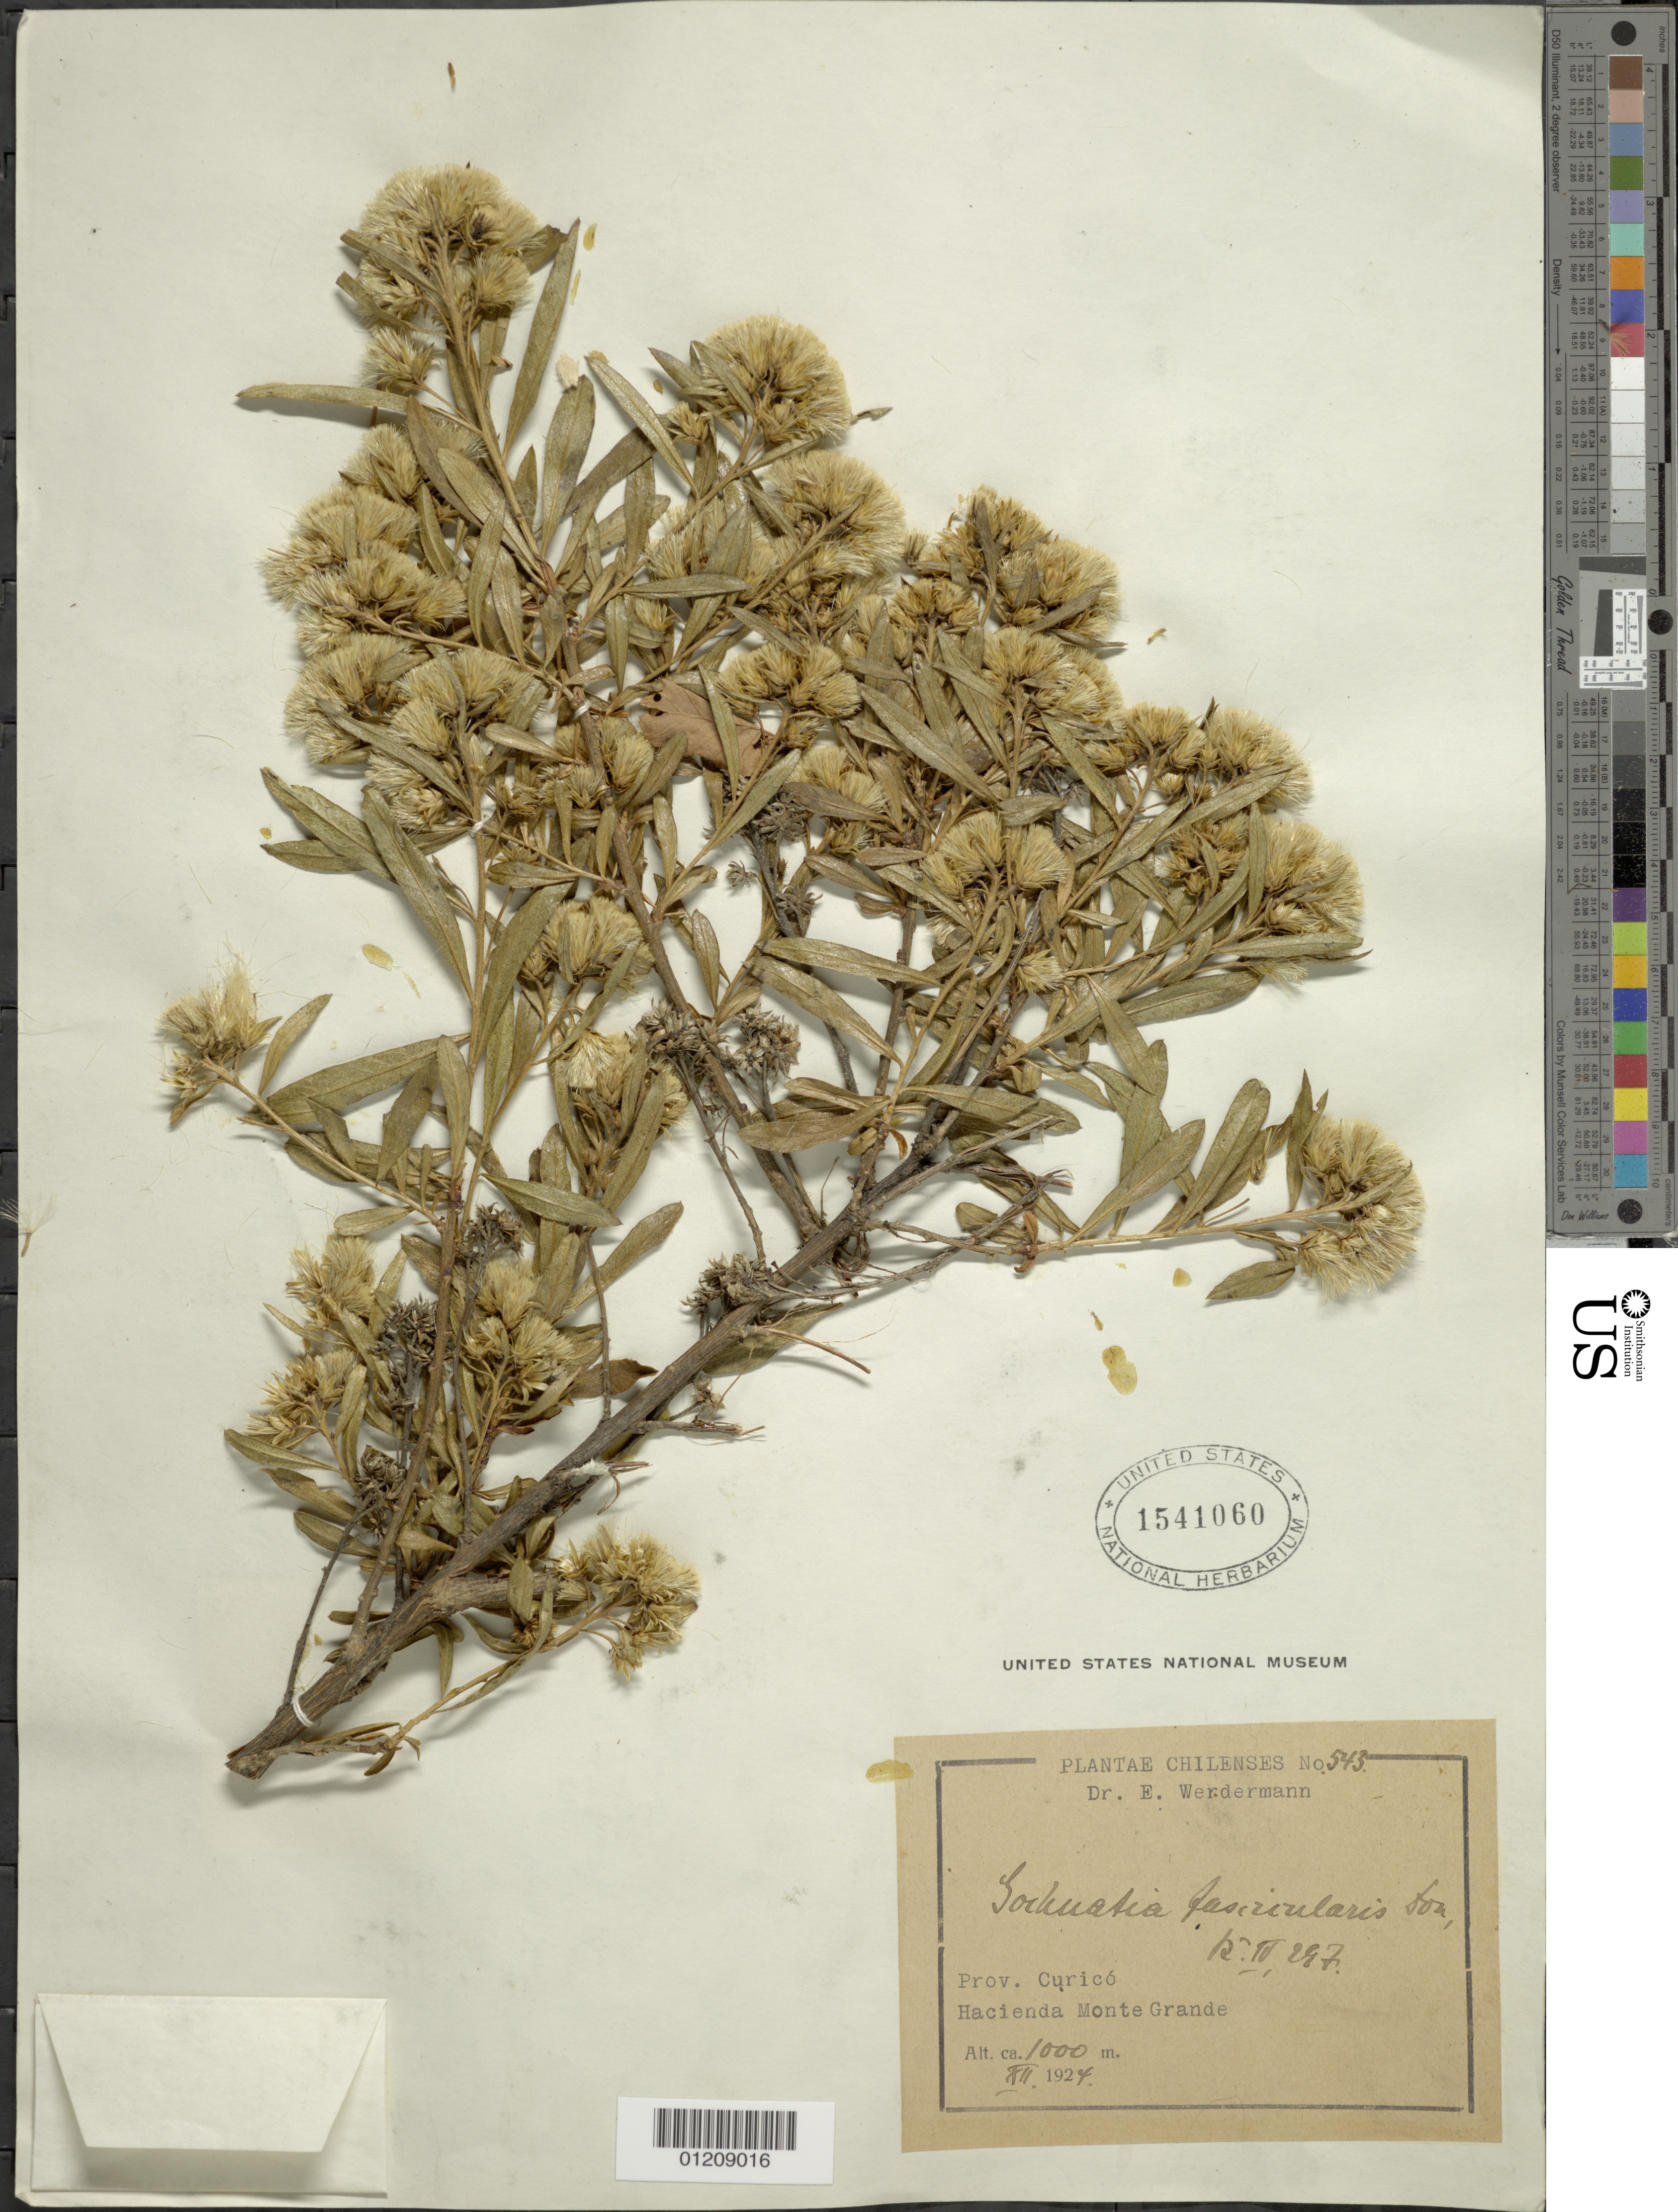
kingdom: Plantae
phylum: Tracheophyta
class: Magnoliopsida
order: Asterales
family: Asteraceae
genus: Pentaphorus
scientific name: Pentaphorus foliolosus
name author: D. Don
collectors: E. Werdermann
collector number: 543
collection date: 1924-12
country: Chile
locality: Prov. Curico, hacienda Monte Grande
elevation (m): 1000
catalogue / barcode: US 1541060